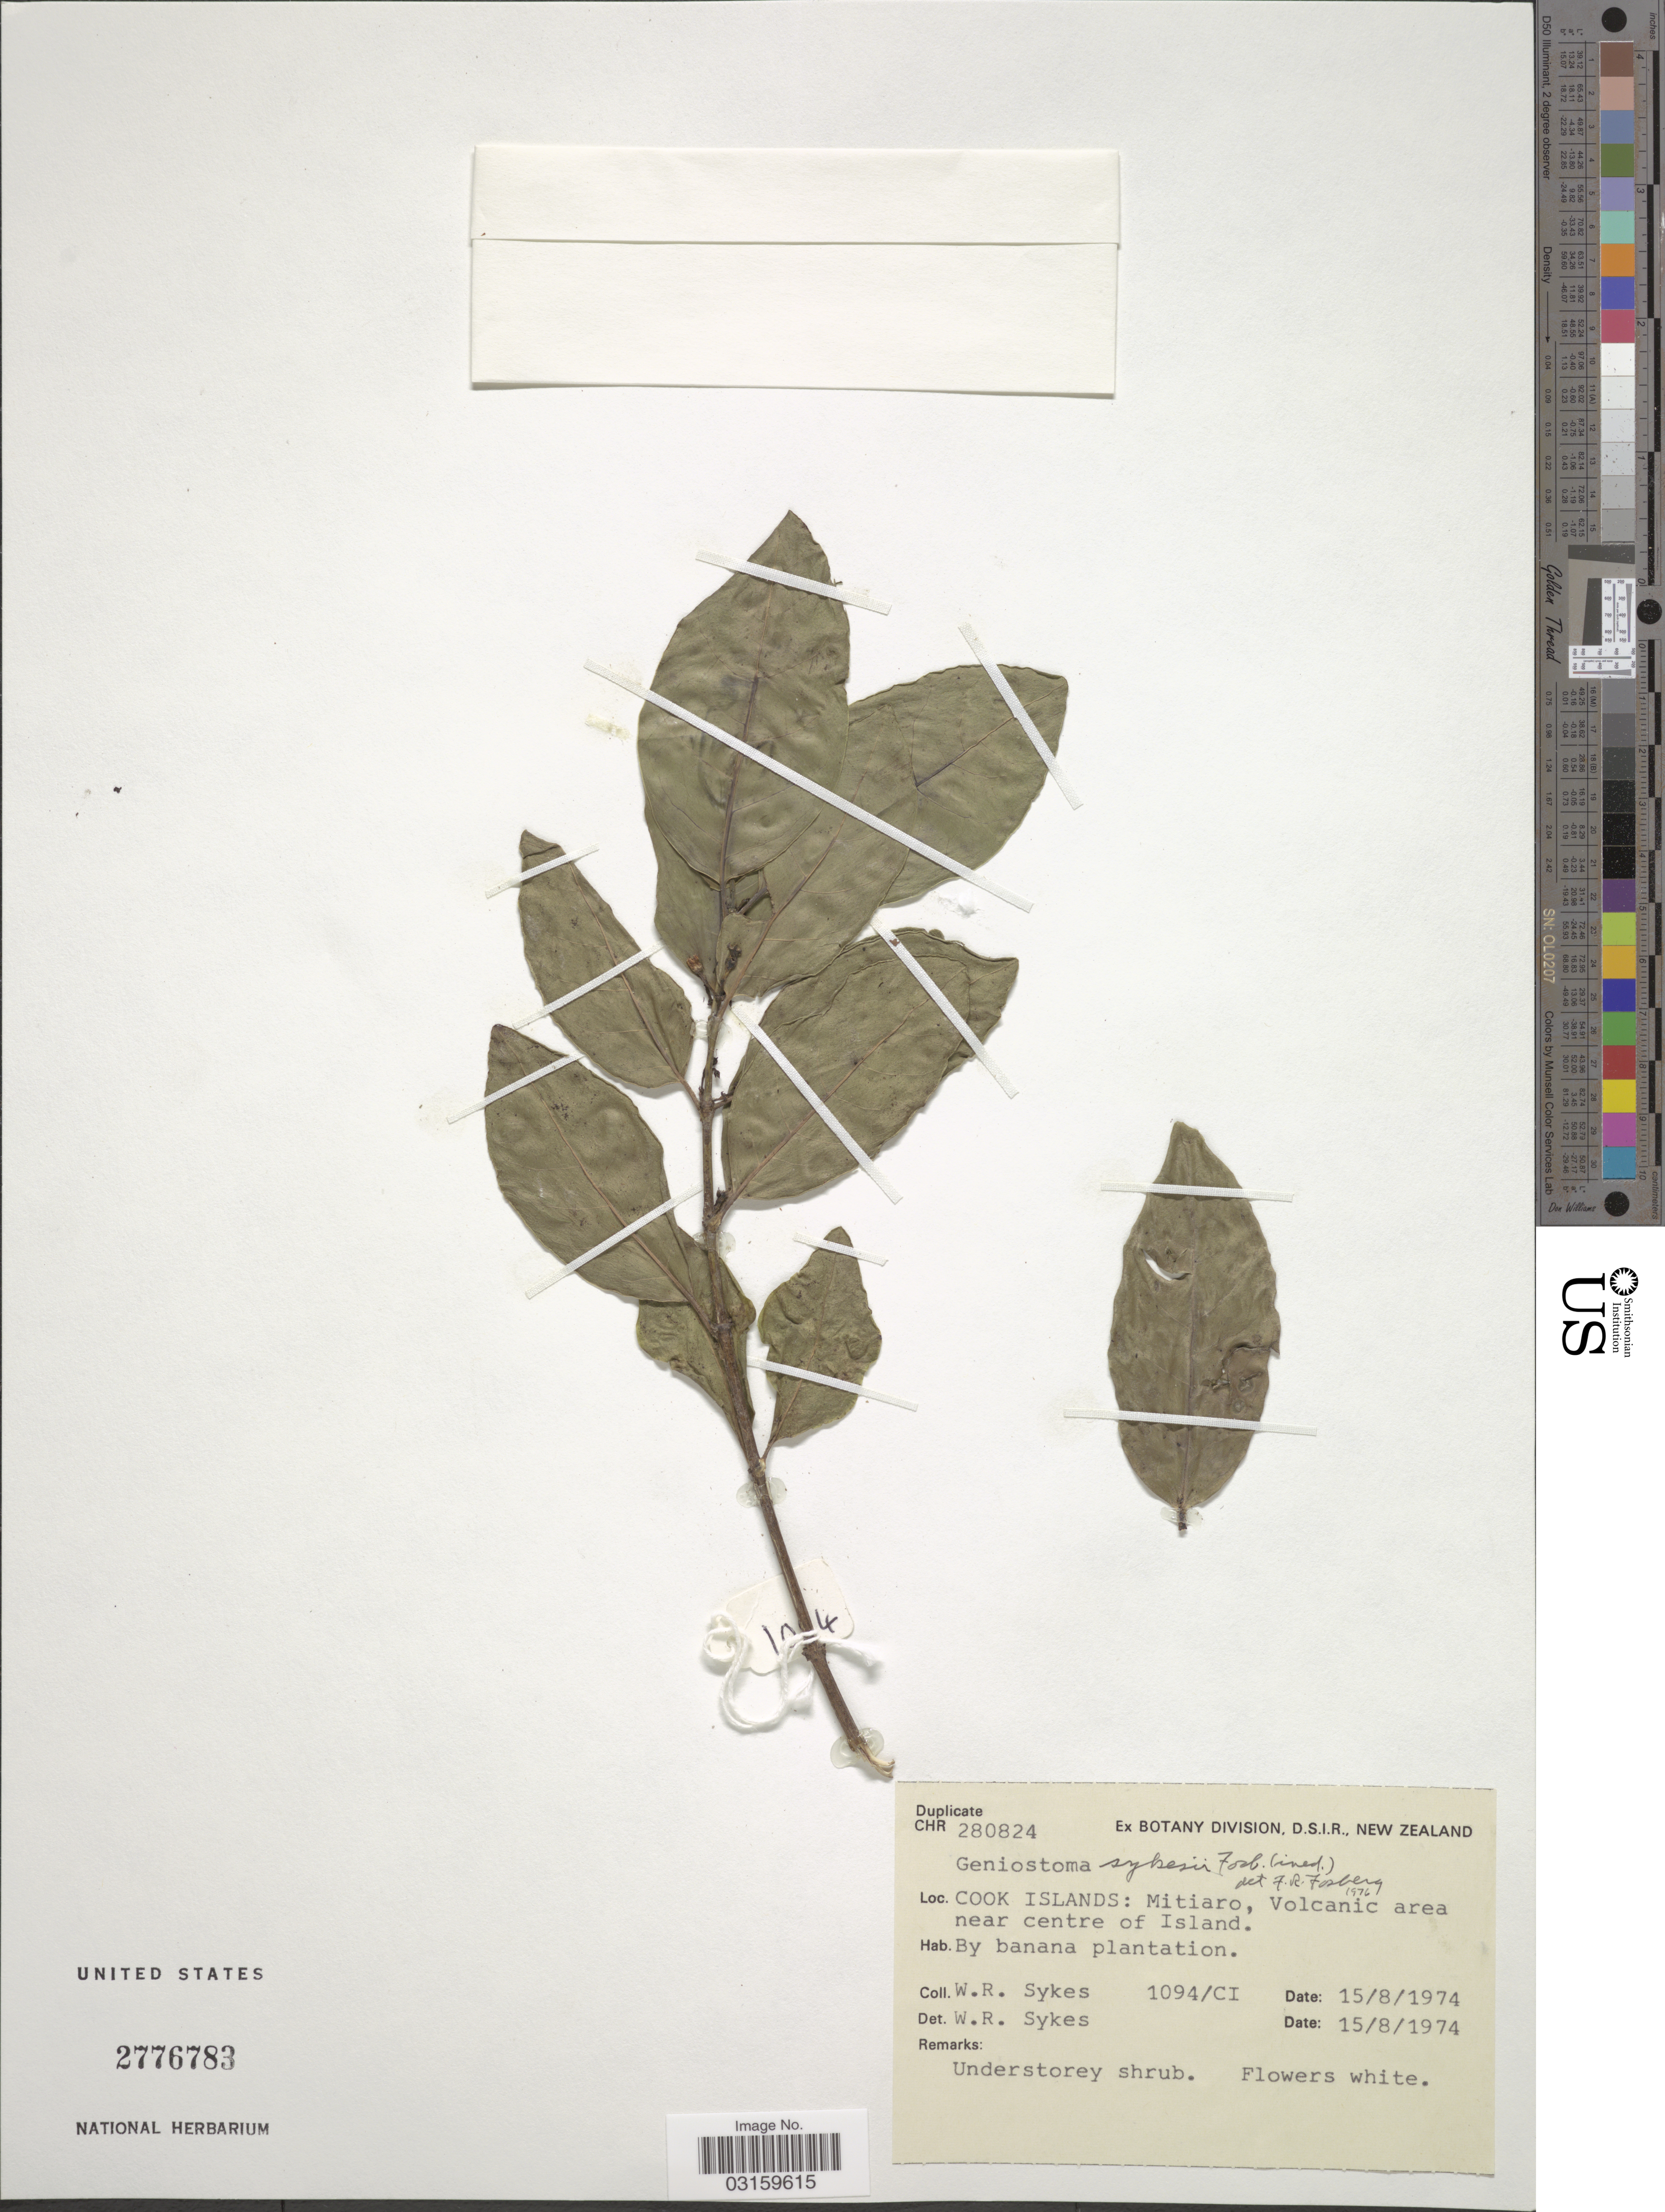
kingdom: Plantae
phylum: Tracheophyta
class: Magnoliopsida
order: Gentianales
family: Loganiaceae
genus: Geniostoma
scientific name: Geniostoma sykesii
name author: Fosberg & Sachet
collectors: W. R. Sykes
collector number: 1094/CI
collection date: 1974-08-15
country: Cook Islands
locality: Mitiaro, Volcanic area near centre of Island.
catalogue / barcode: US 2776783